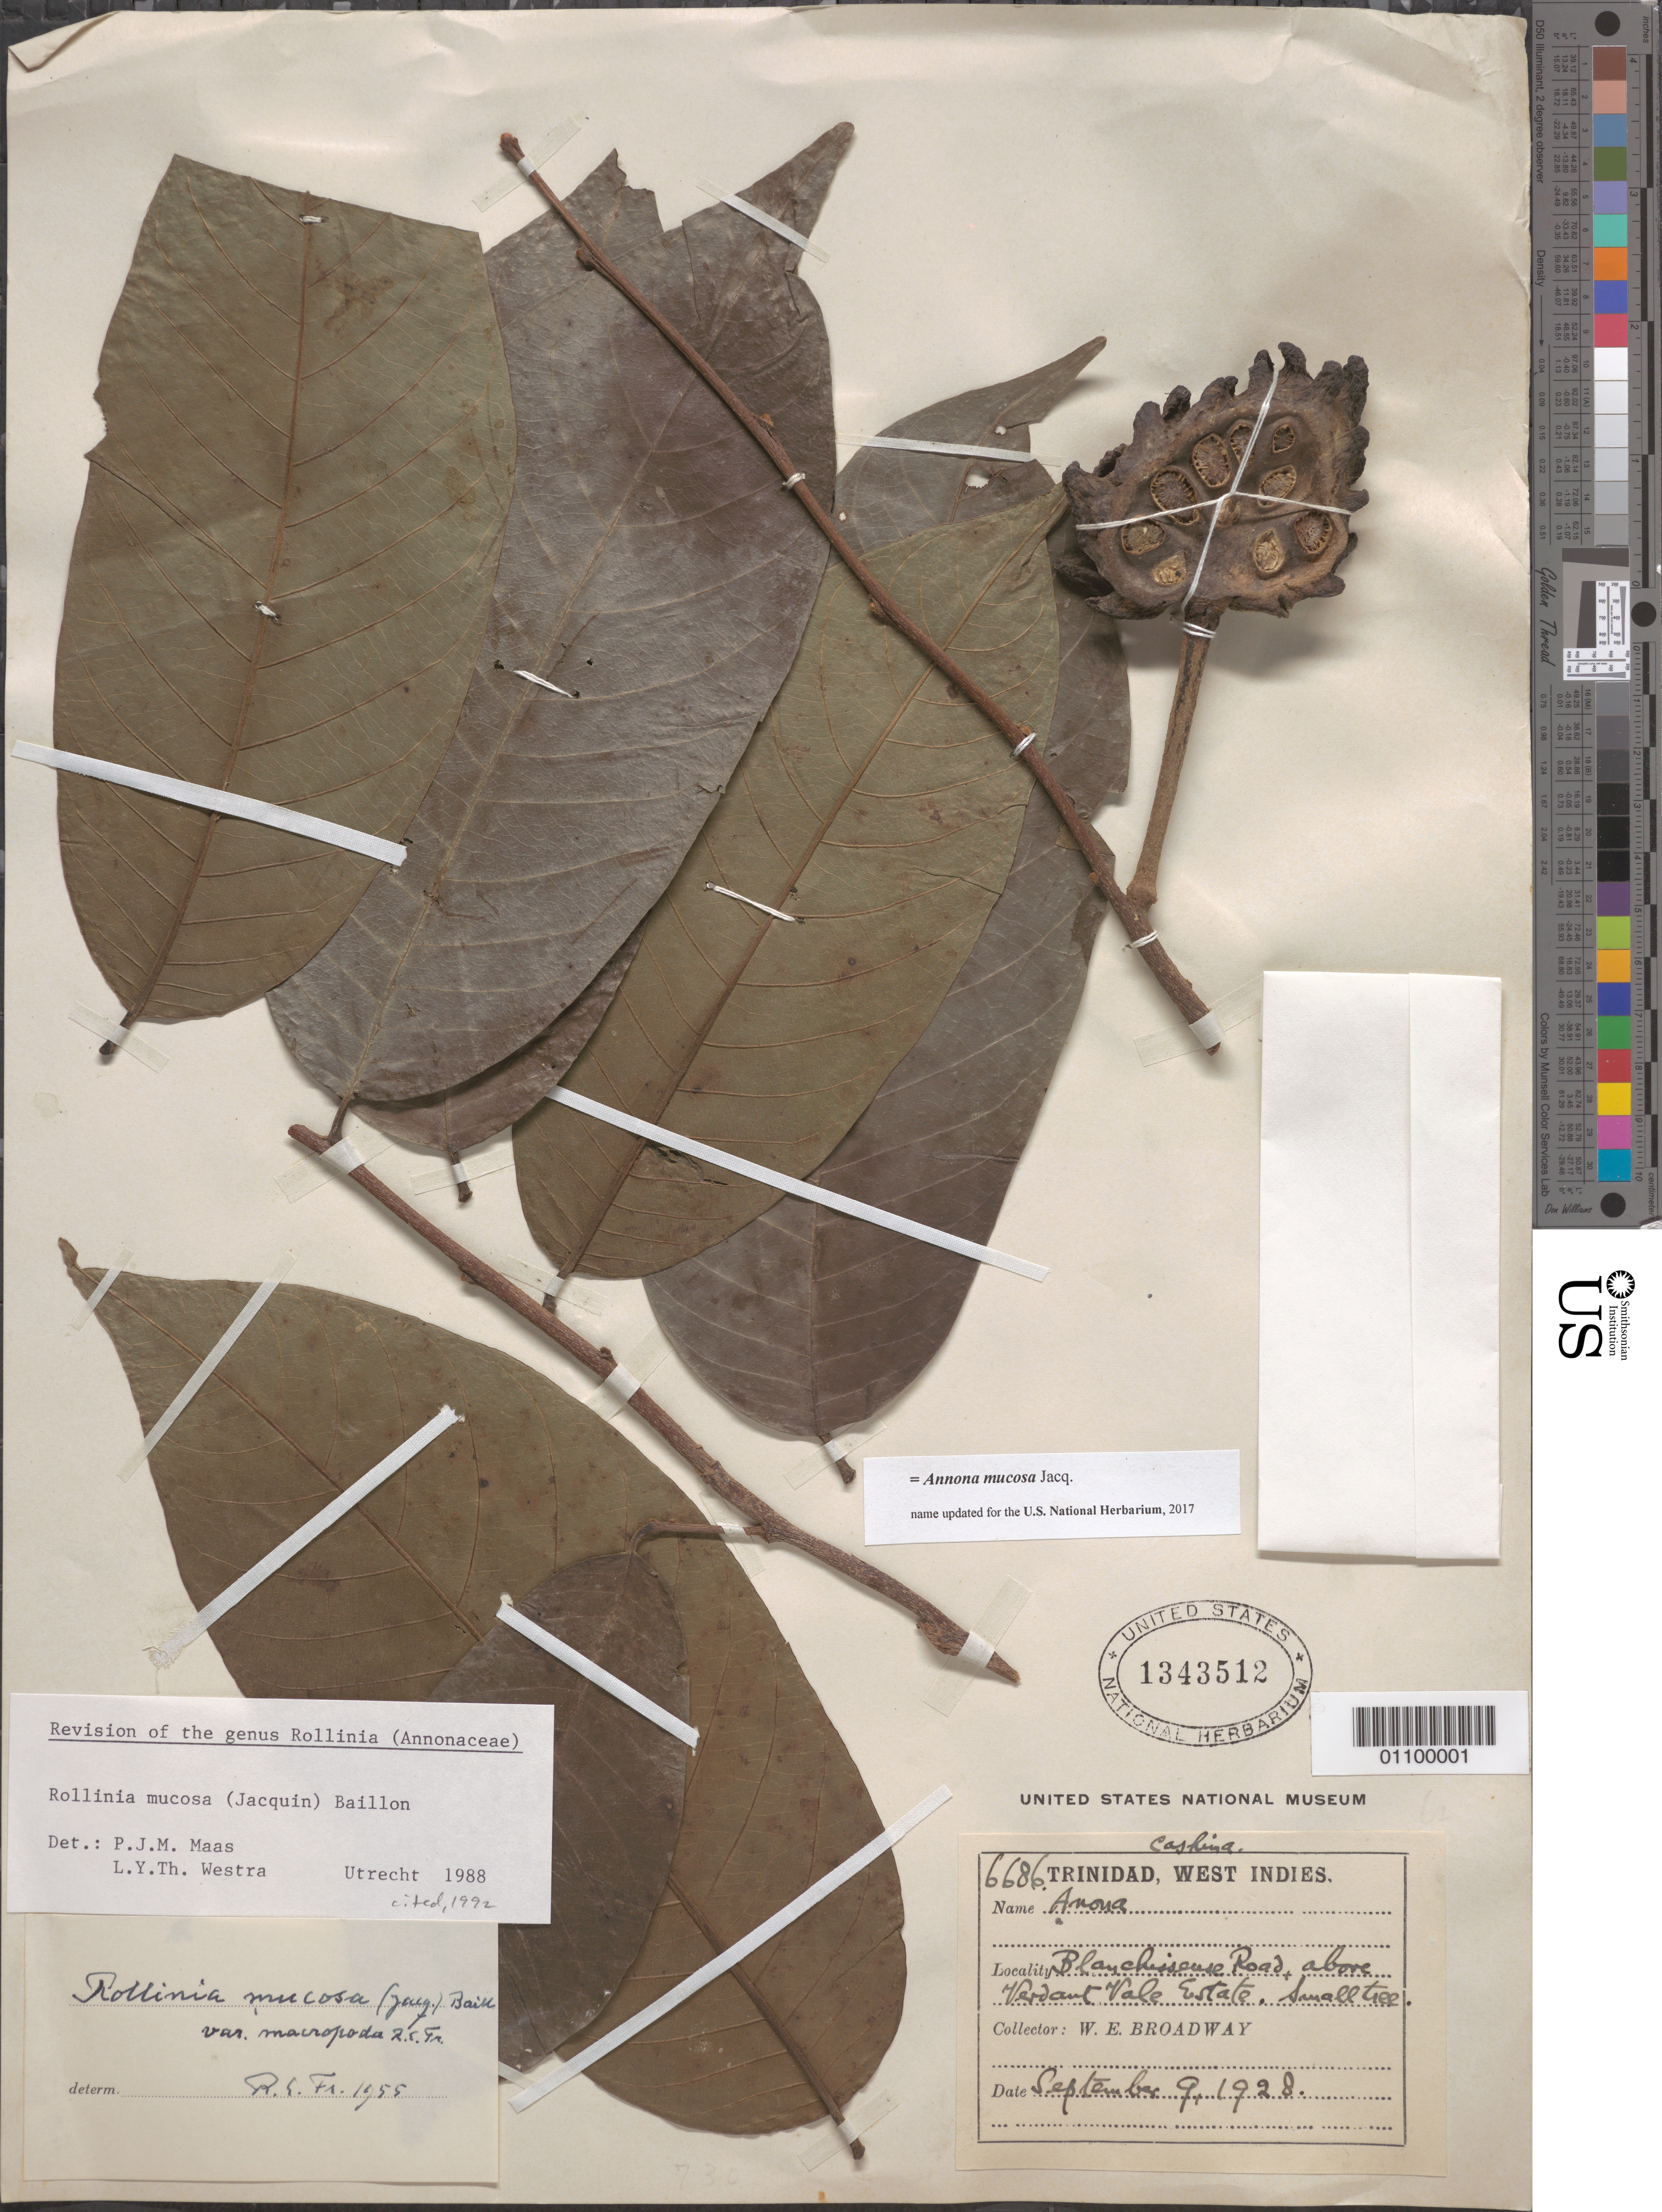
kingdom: Plantae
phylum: Tracheophyta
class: Magnoliopsida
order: Magnoliales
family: Annonaceae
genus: Annona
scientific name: Annona mucosa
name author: Jacq.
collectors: W. E. Broadway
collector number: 6686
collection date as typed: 09 Sep 1928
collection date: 1928-09-09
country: Trinidad and Tobago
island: Trinidad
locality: Blanchisseuse Road, above Verdent Vale Estate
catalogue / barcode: US 1343512